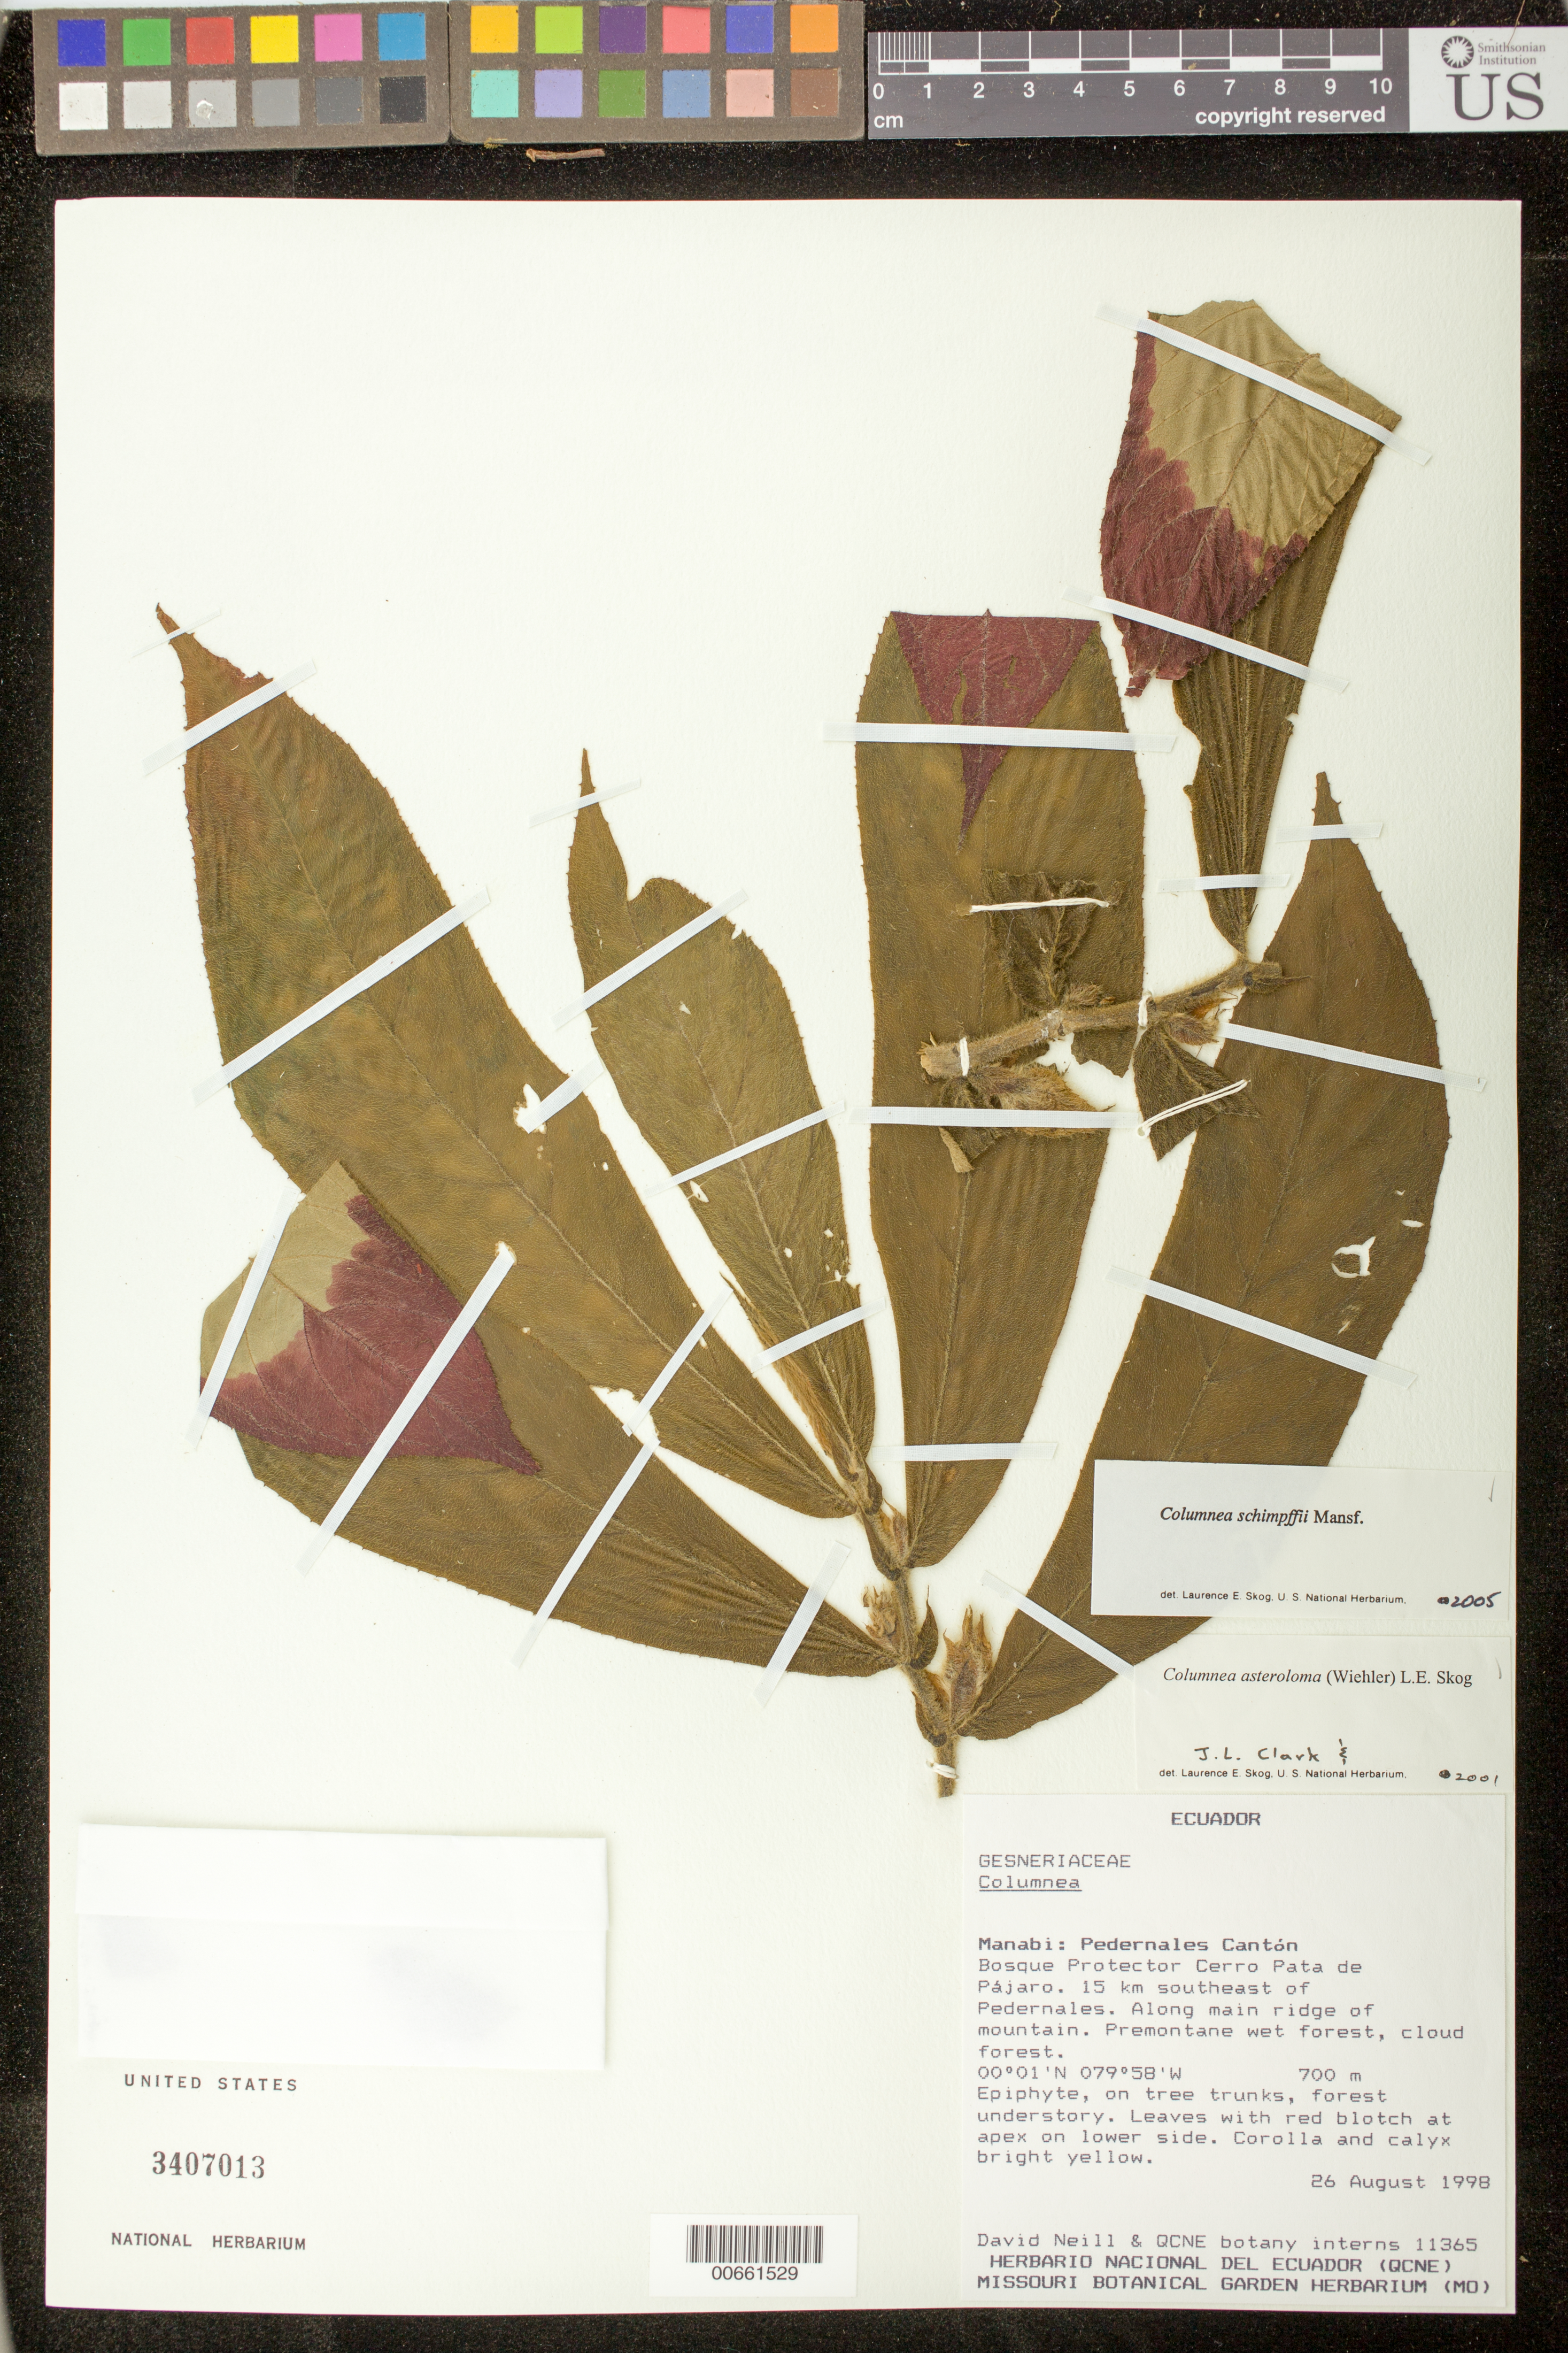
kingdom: Plantae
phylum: Tracheophyta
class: Magnoliopsida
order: Lamiales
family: Gesneriaceae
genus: Columnea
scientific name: Columnea schimpffii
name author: Mansf.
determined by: Skog, Laurence E.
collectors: D. A. Neill & QCNE botany interns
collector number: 11365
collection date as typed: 26 Aug 1998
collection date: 1998-08-26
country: Ecuador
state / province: Manabí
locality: Pedernales Cantón; Bosque Protector Cerro Pata de Pájaro, 165 km SE of Pedernales, along main ridge of mountain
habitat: Premontane wet forest, cloud forest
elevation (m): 700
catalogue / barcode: US 3407013